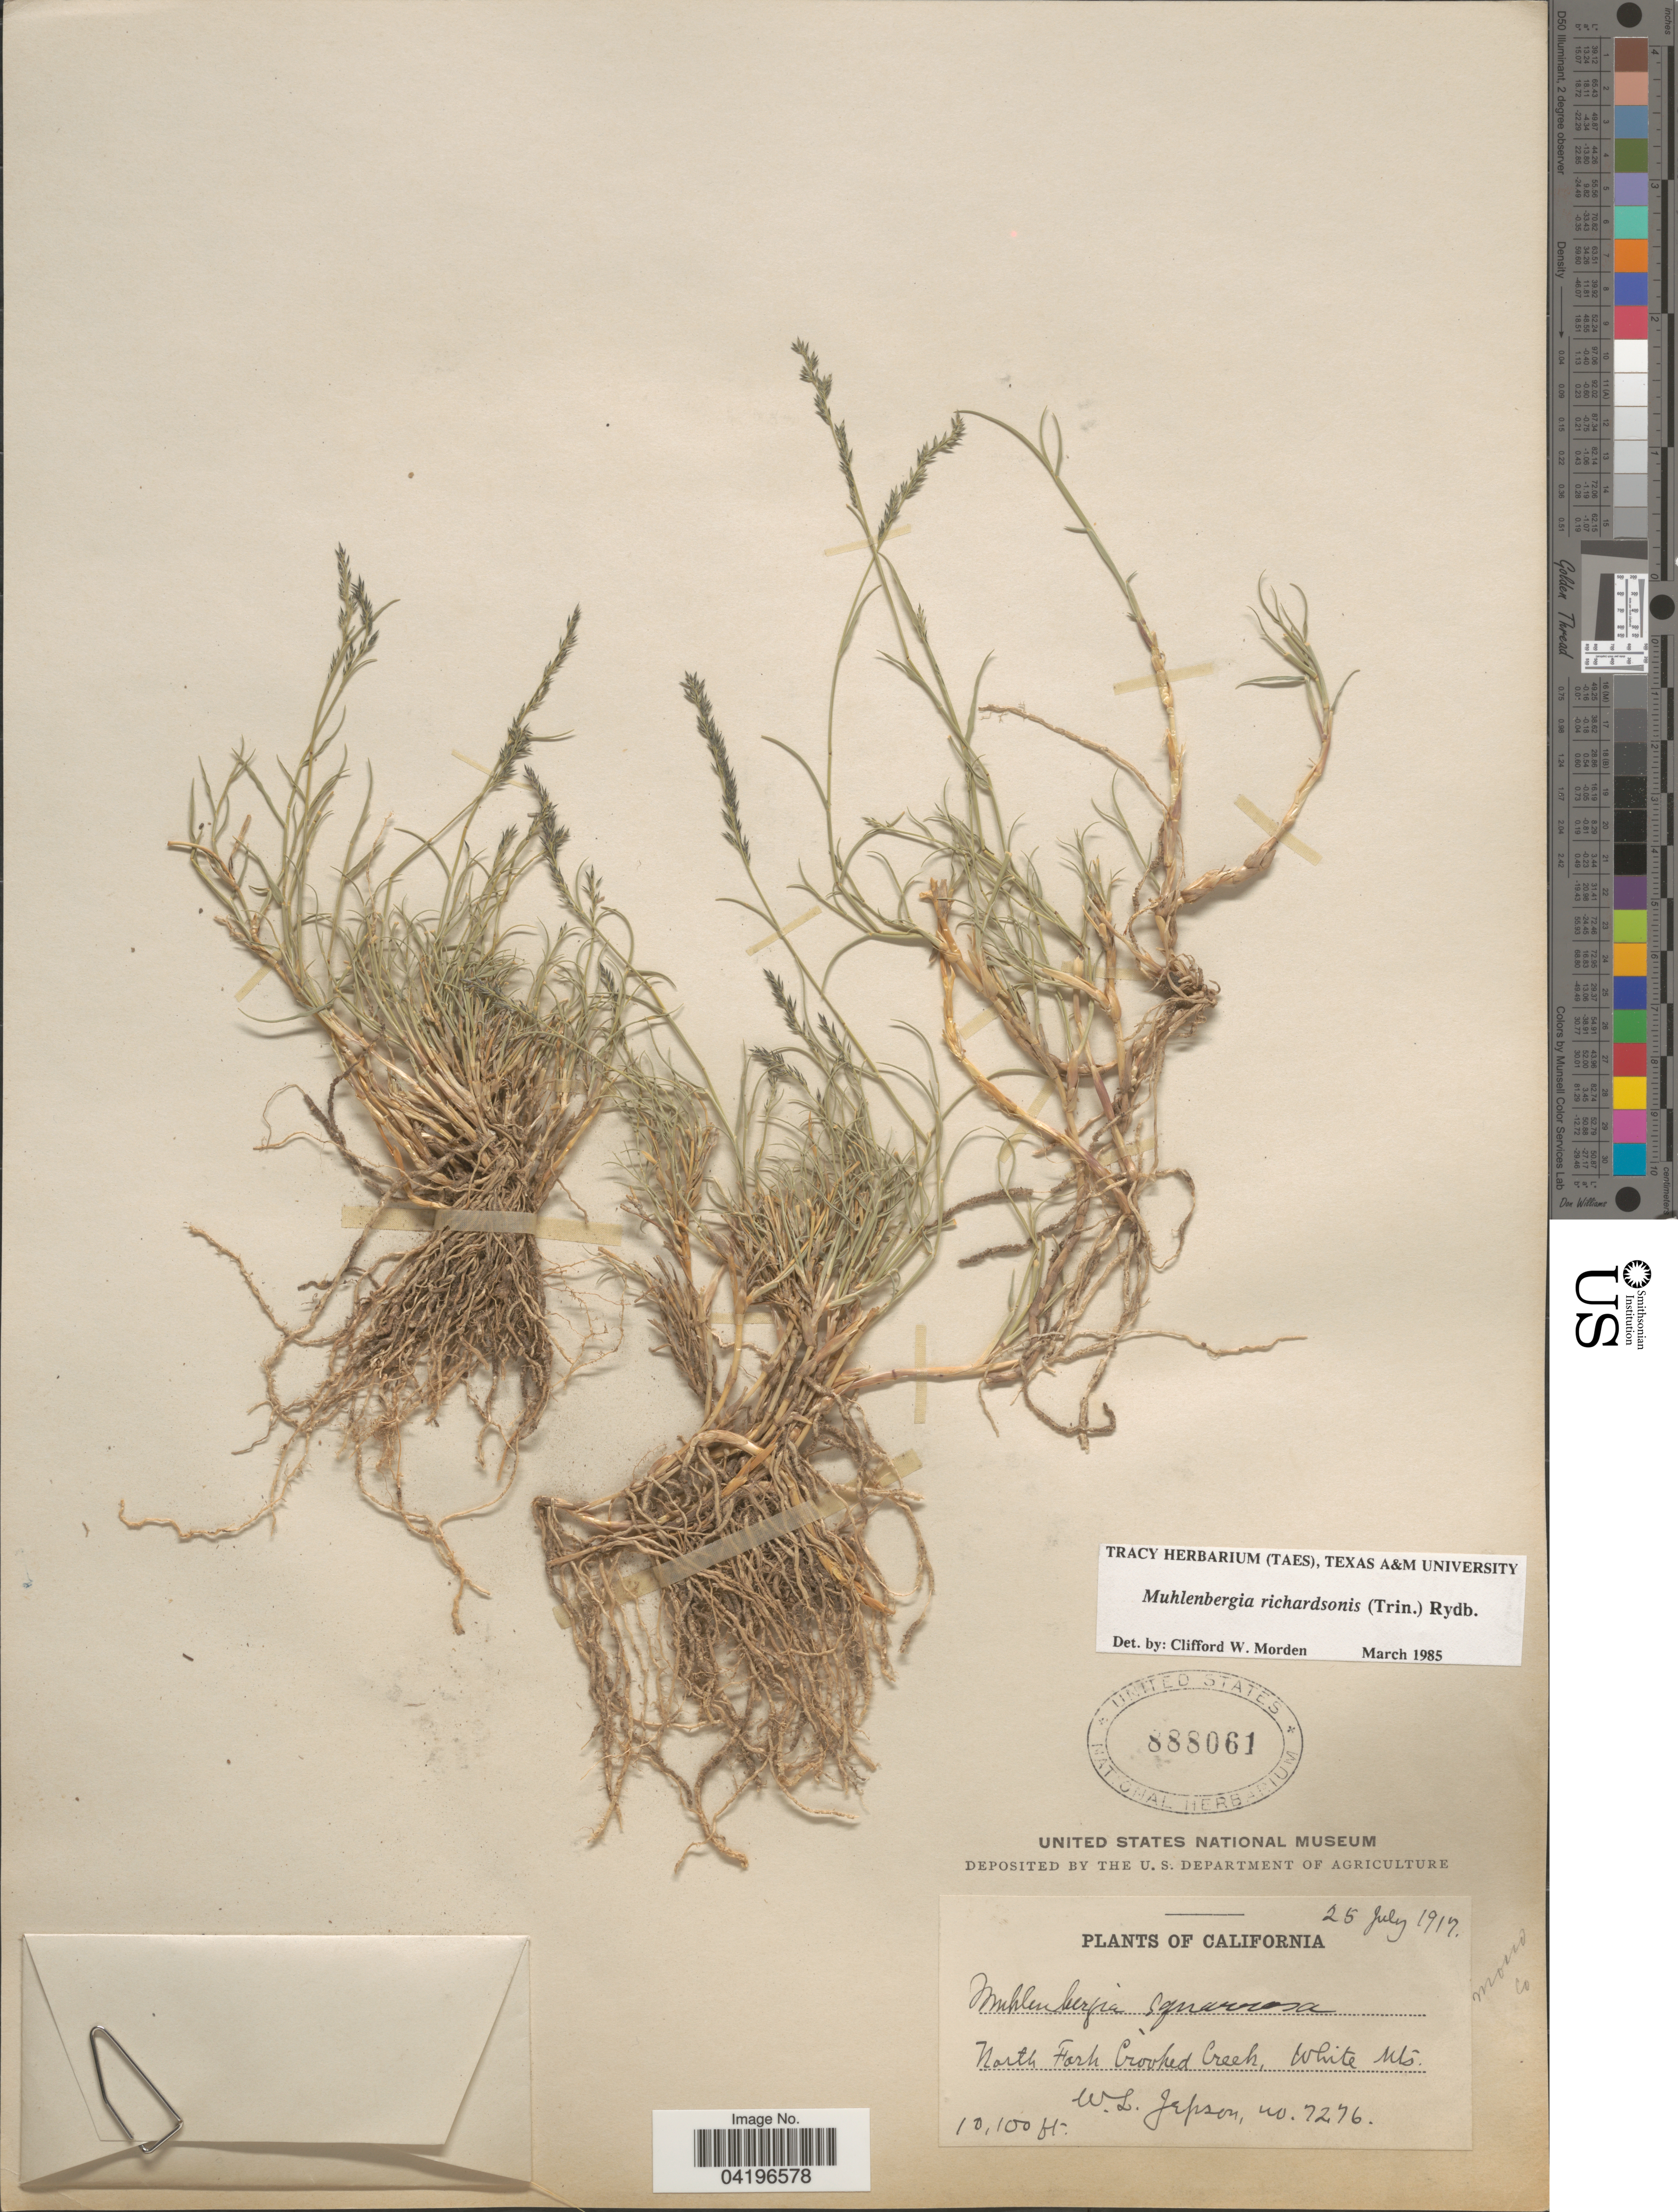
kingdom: Plantae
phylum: Tracheophyta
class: Liliopsida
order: Poales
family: Poaceae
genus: Muhlenbergia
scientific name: Muhlenbergia richardsonis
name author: (Trin.) Rydb.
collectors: W. L. Jepson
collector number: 7276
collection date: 1917-07-25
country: United States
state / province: California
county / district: Mono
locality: North Fork Crooked Creek, White Mts. Mono Co.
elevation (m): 3078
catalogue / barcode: US 888061